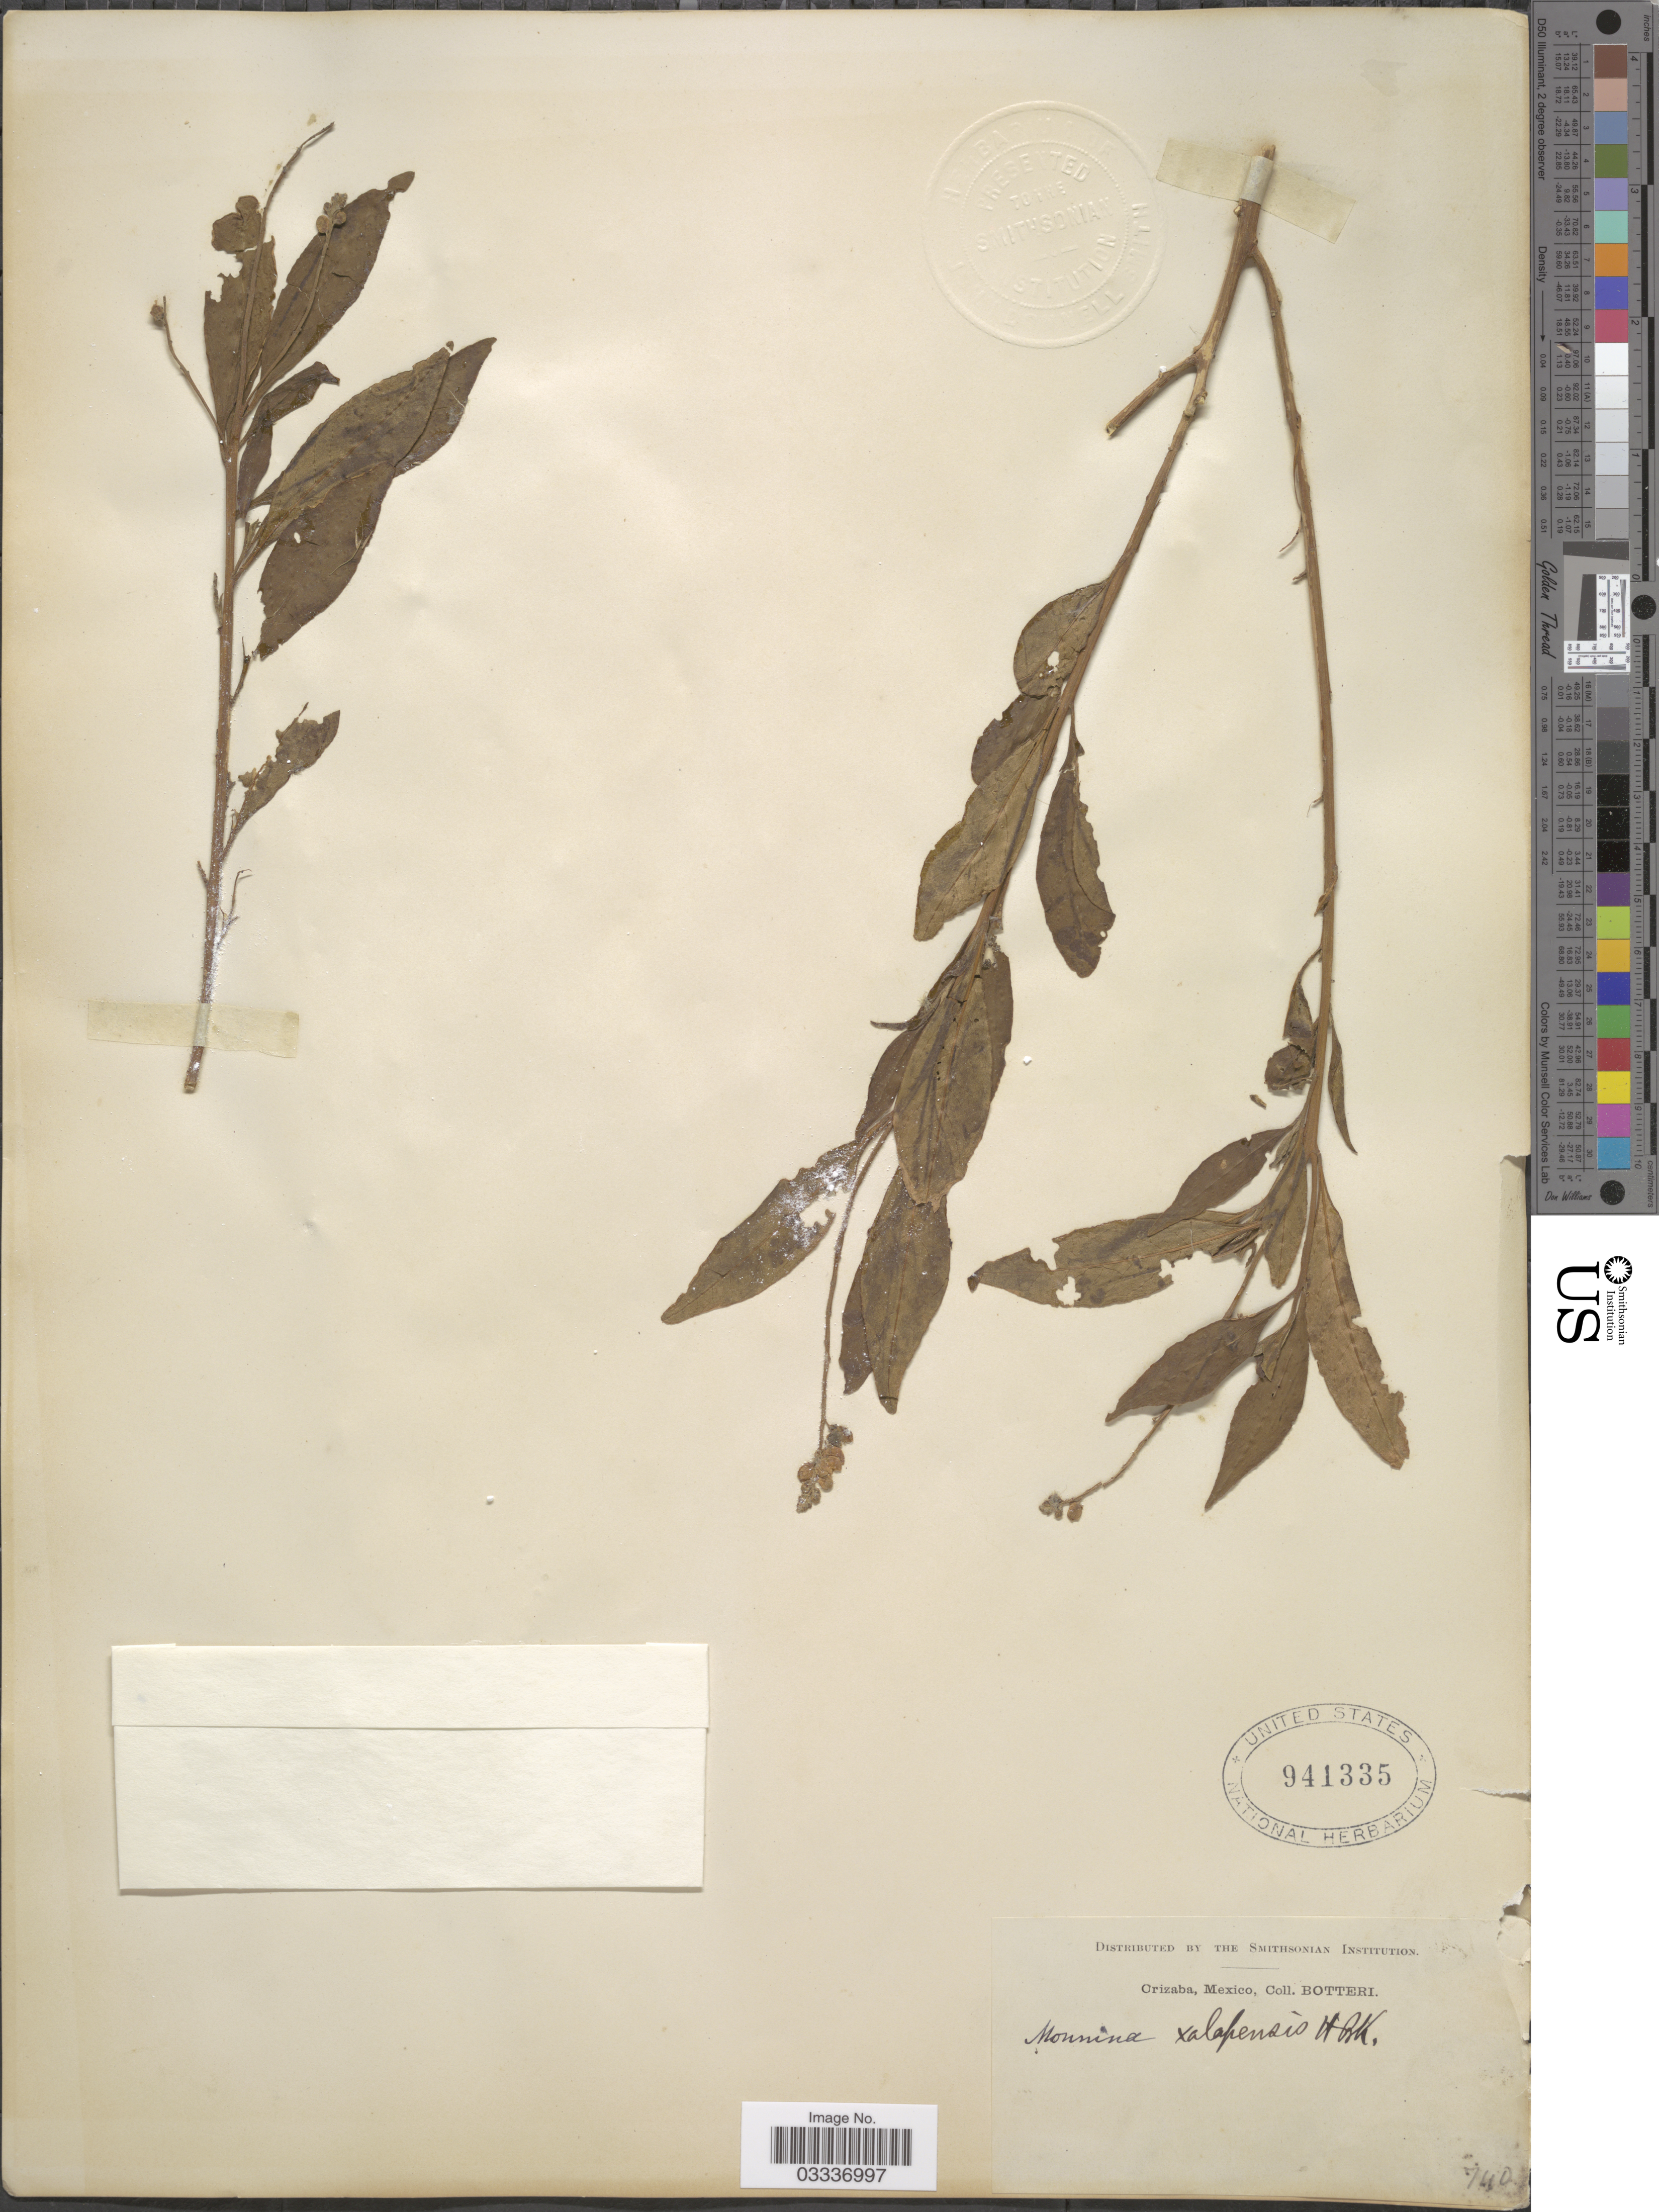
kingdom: Plantae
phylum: Tracheophyta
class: Magnoliopsida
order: Fabales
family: Polygalaceae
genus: Monnina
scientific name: Monnina xalapensis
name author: Kunth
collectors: -. Botteri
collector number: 740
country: Mexico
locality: Orizaba.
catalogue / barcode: US 941335